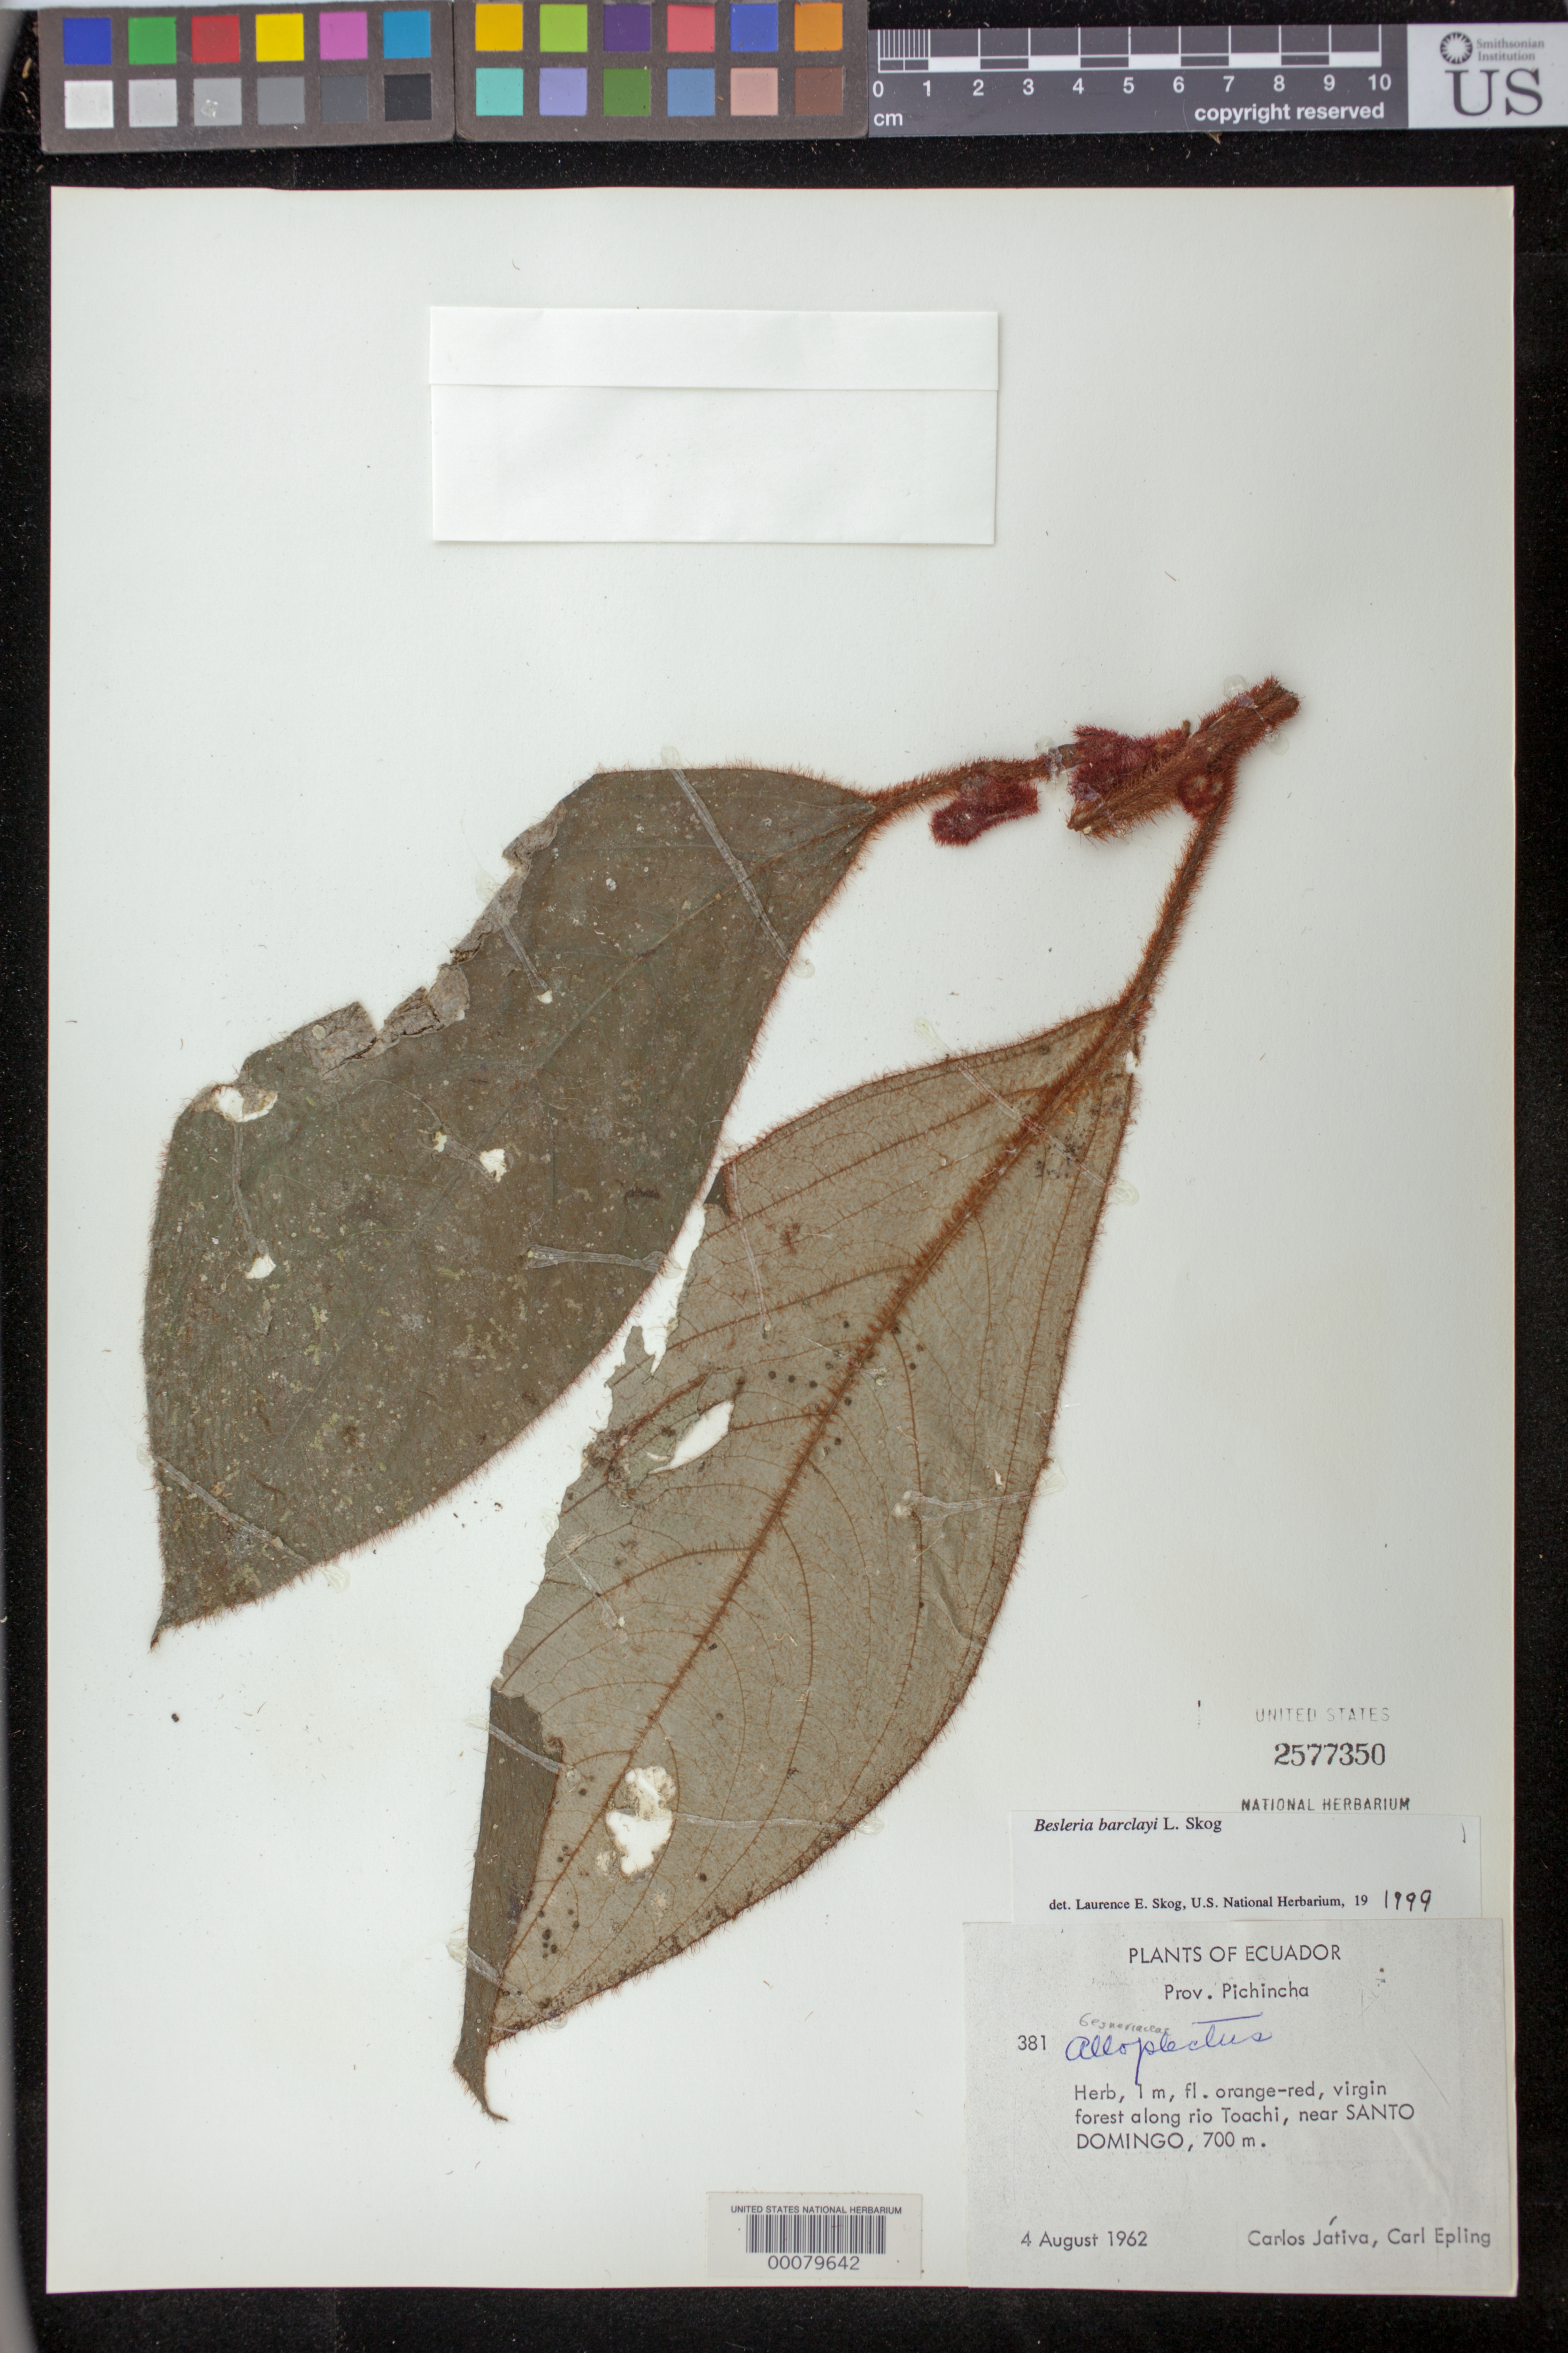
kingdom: Plantae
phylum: Tracheophyta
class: Magnoliopsida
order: Lamiales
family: Gesneriaceae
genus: Besleria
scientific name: Besleria barclayi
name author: L.E. Skog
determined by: Skog, Laurence E.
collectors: C. D. Játiva & C. C. Epling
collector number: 381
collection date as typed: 04 Aug 1962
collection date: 1962-08-04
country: Ecuador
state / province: Pichincha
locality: Along río Toachi, near Santo Domingo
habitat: Virgin forest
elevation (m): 700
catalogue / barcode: US 2577350